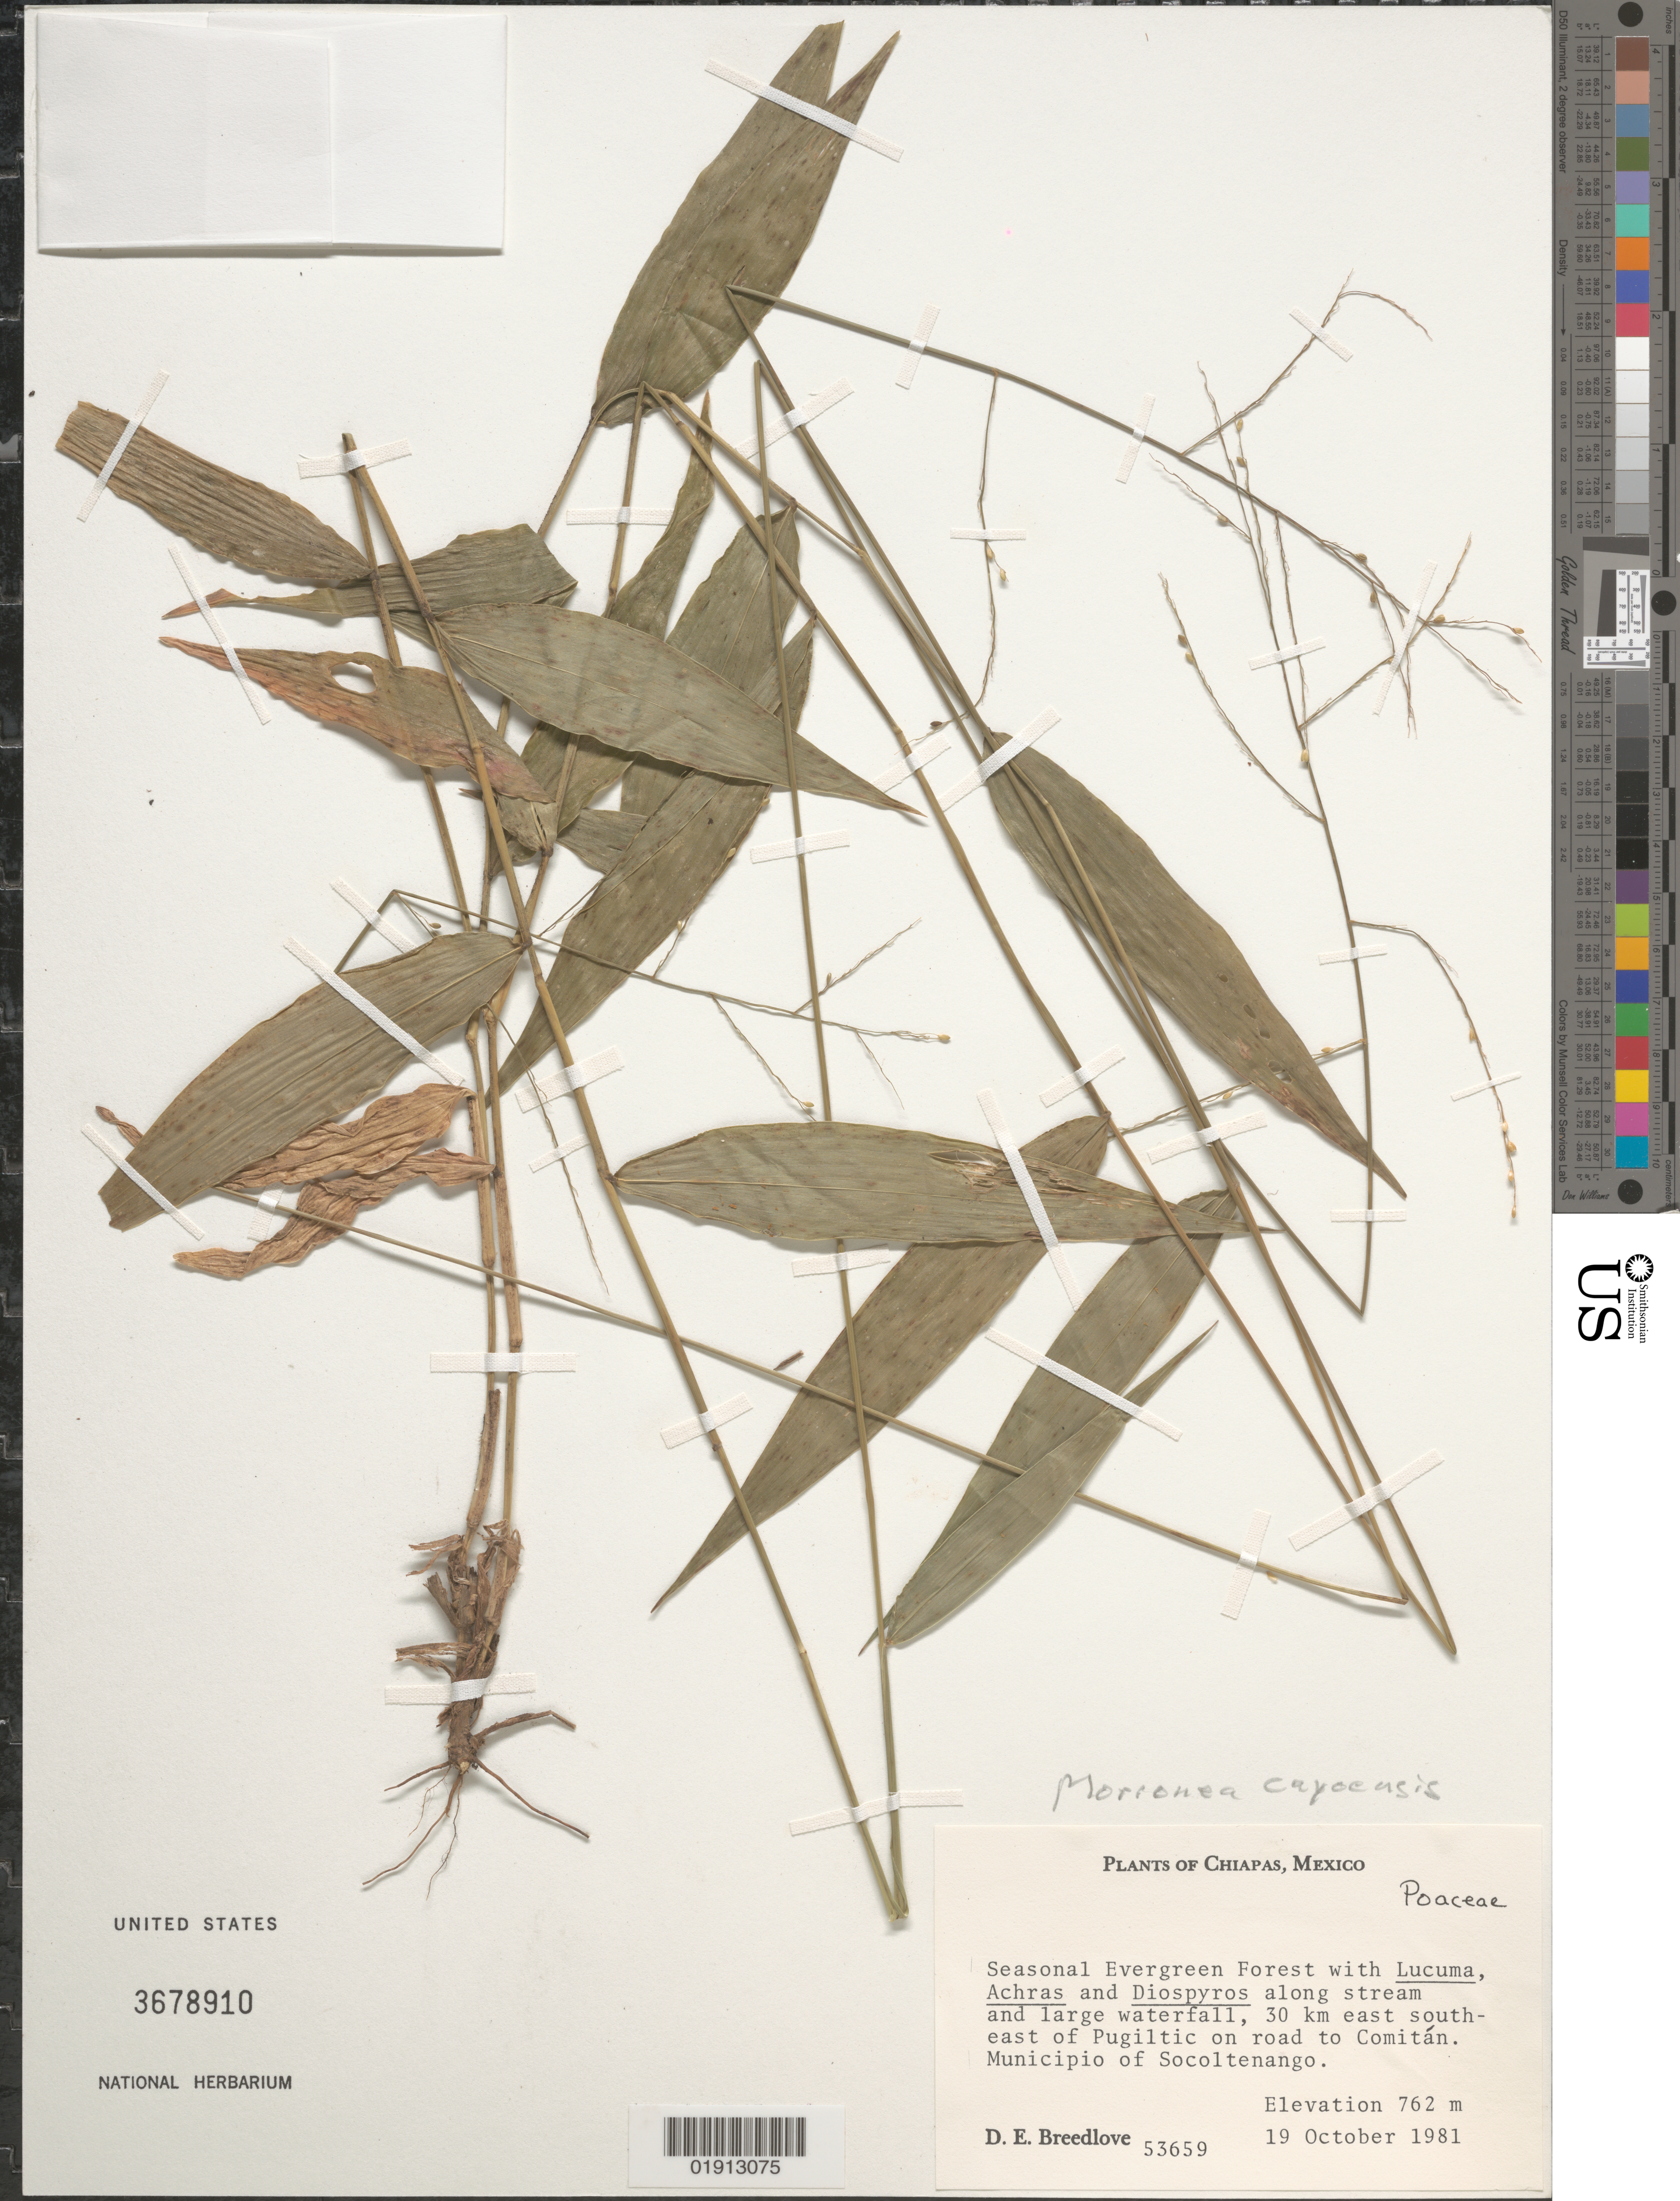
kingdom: Plantae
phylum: Tracheophyta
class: Liliopsida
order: Poales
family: Poaceae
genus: Morronea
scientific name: Morronea cayoensis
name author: (Swallen) Zuloaga & Scataglini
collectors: D. E. Breedlove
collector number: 53659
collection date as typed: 19 Oct 1981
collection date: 1981-10-19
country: Mexico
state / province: Chiapas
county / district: Socoltenango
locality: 30 km ESE of Pugiltic on road to Comitan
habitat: Along stream and large waterfall.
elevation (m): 762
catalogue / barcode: US 3678910